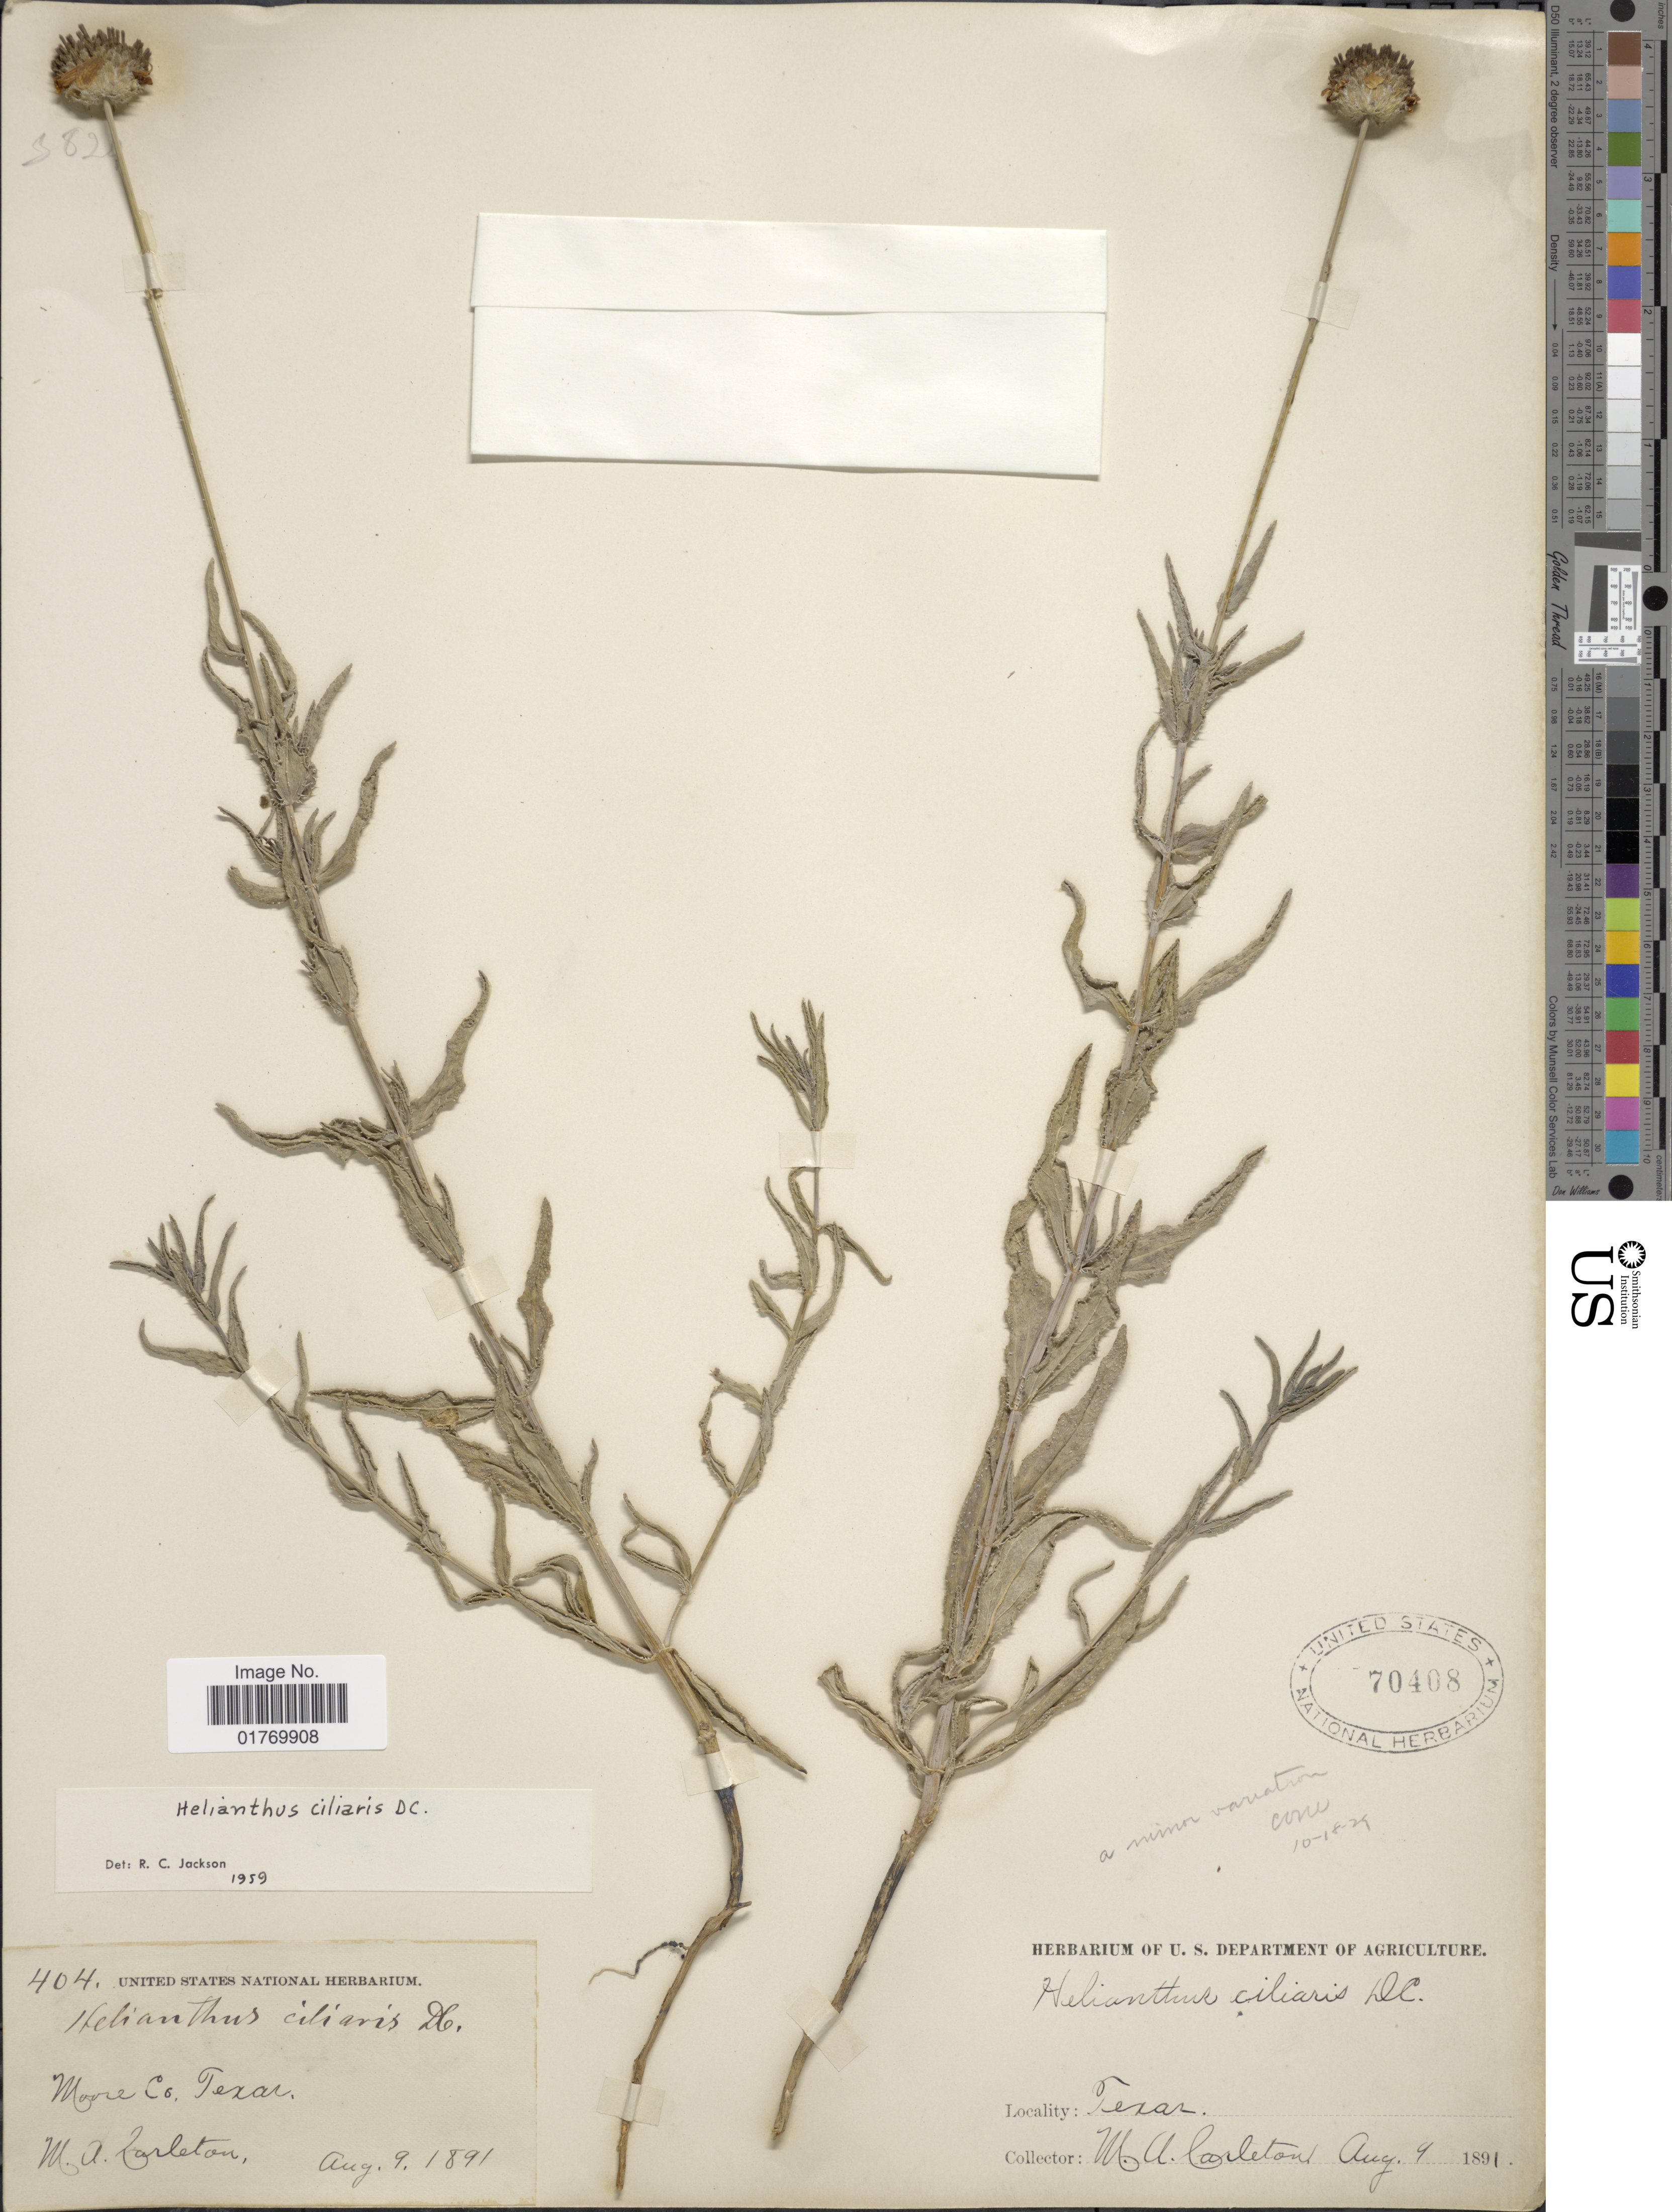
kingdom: Plantae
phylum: Tracheophyta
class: Magnoliopsida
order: Asterales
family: Asteraceae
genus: Helianthus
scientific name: Helianthus ciliaris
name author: DC.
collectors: M. A. Carleton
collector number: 404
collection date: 1891-08-09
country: United States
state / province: Texas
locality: Moore Co.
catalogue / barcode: US 70408